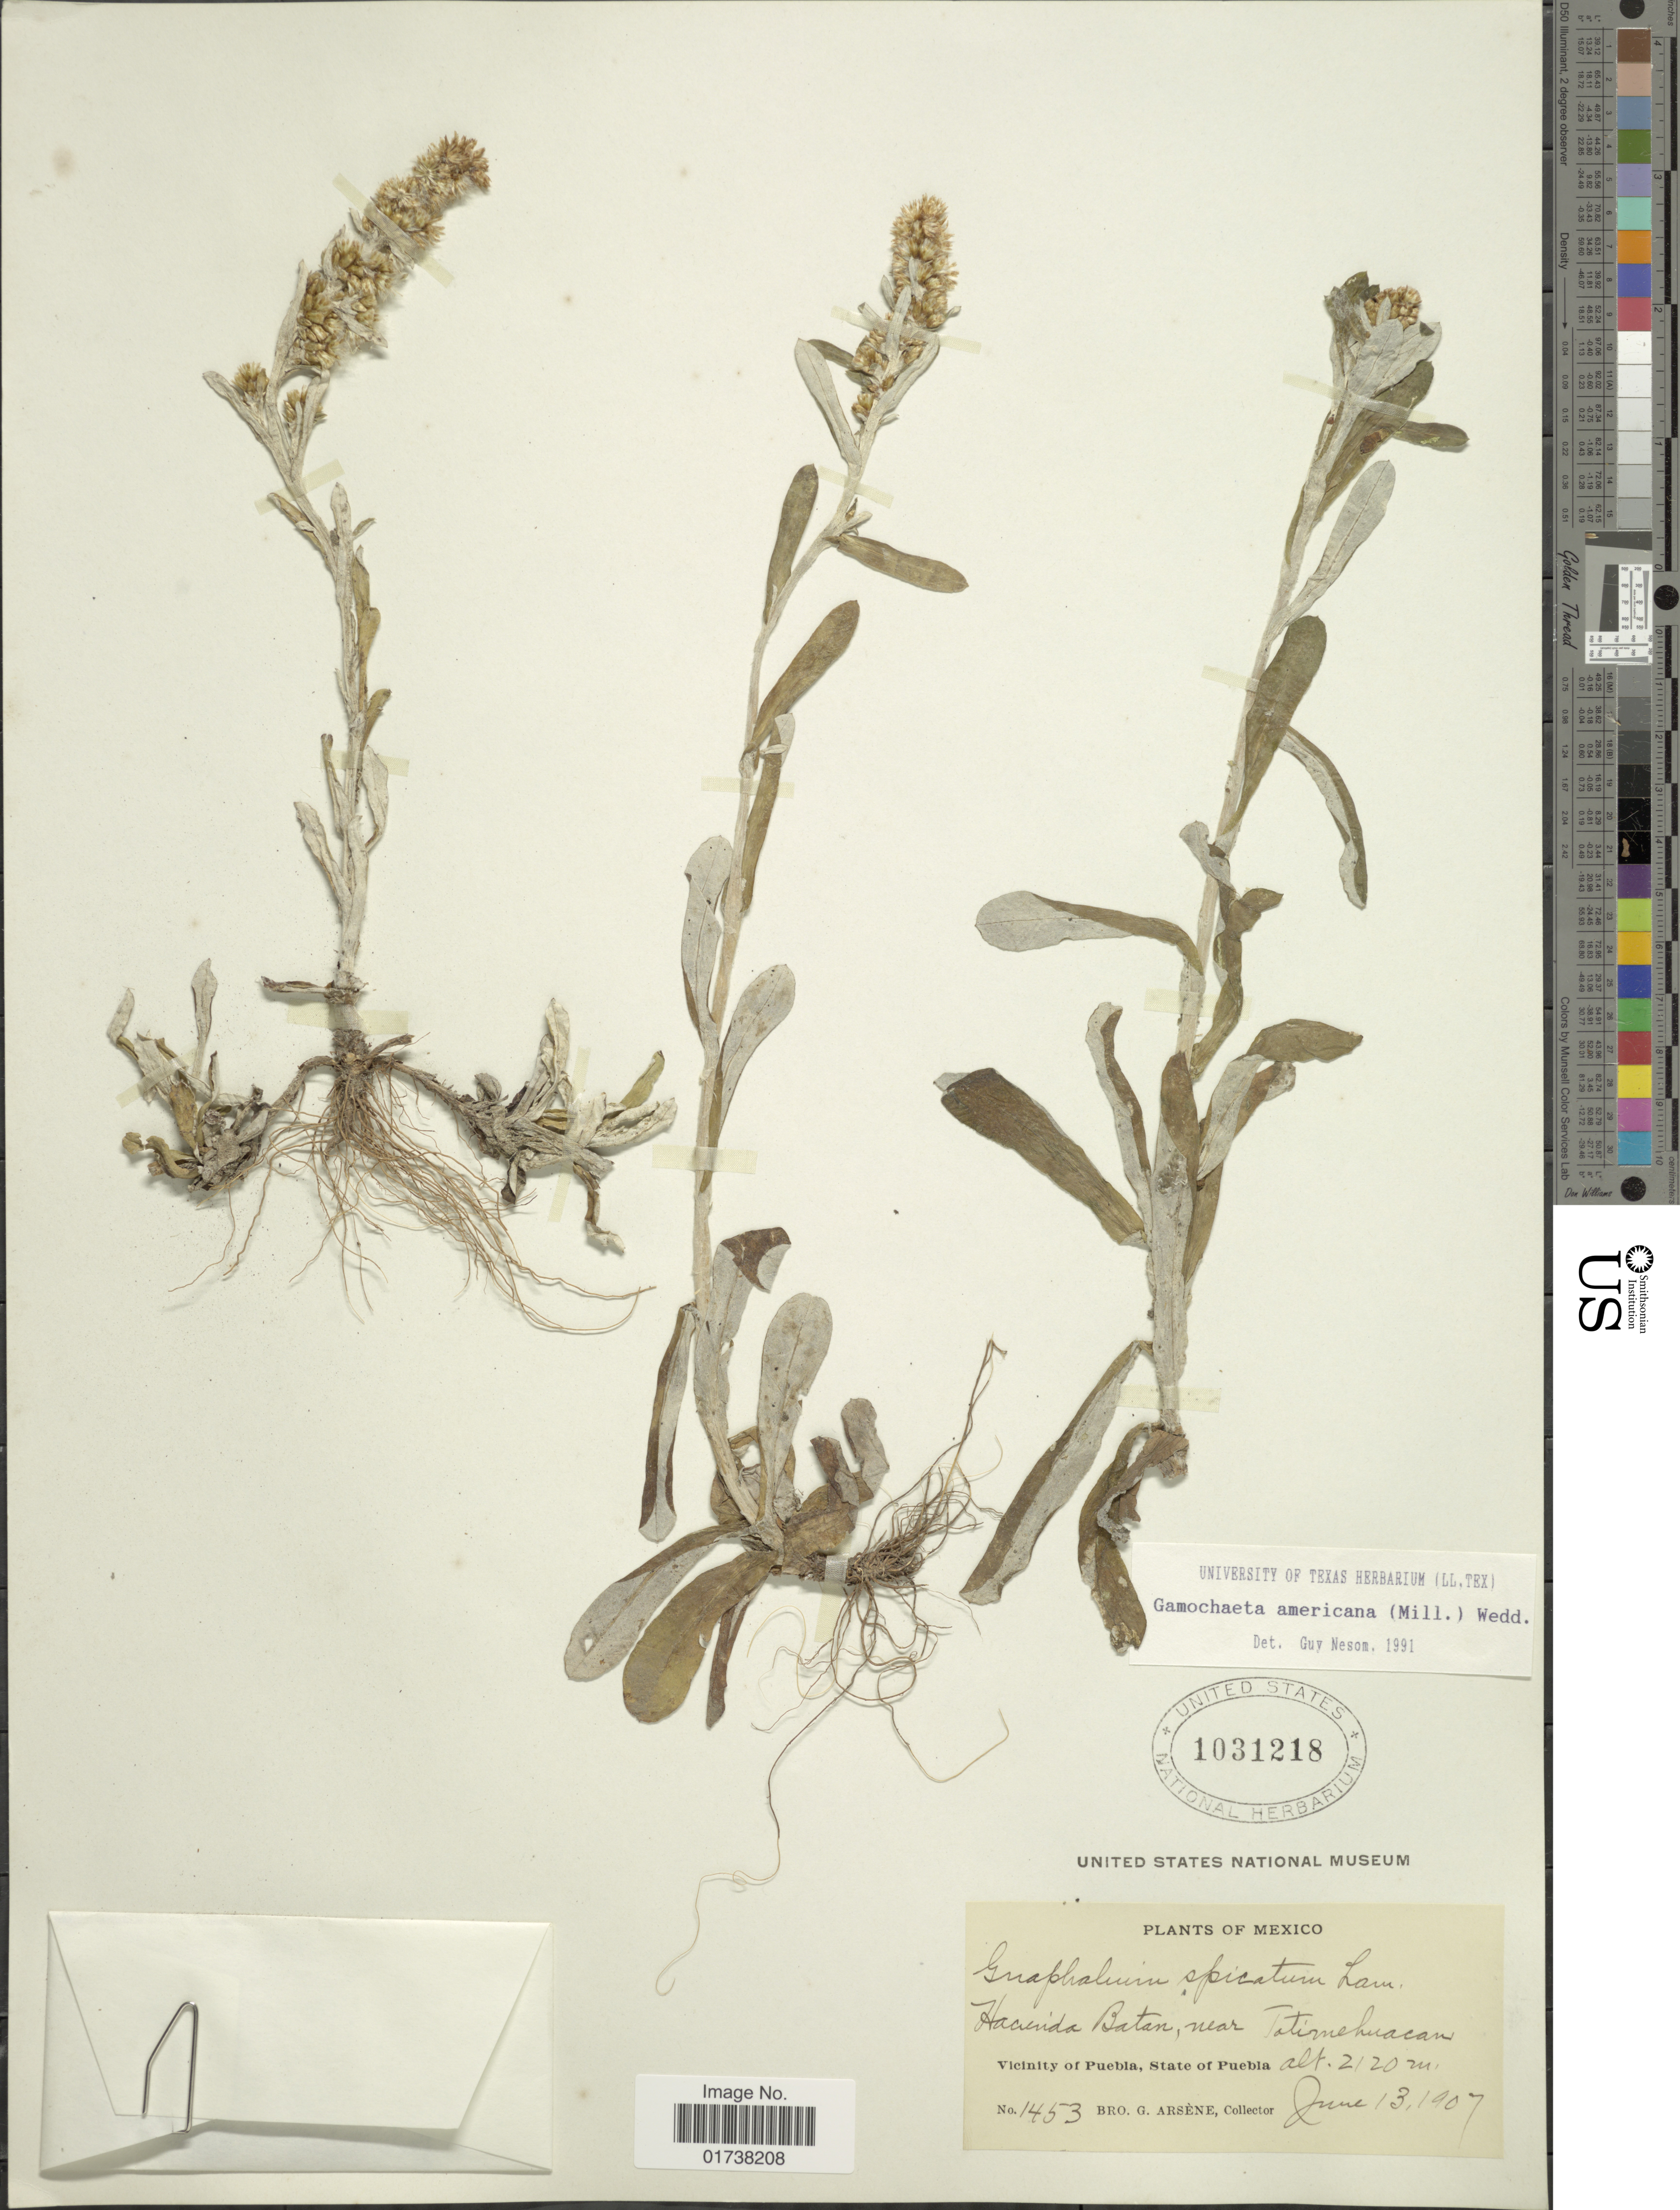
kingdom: Plantae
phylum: Tracheophyta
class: Magnoliopsida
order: Asterales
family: Asteraceae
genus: Gamochaeta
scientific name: Gamochaeta americana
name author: (Mill.) Wedd.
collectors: Bro. G. Arsène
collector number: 1453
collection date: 1907-06-13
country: Mexico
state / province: Puebla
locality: Hacienda Batan, near Totimehuacán, Vicinity of Puebla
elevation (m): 2120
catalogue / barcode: US 1031218